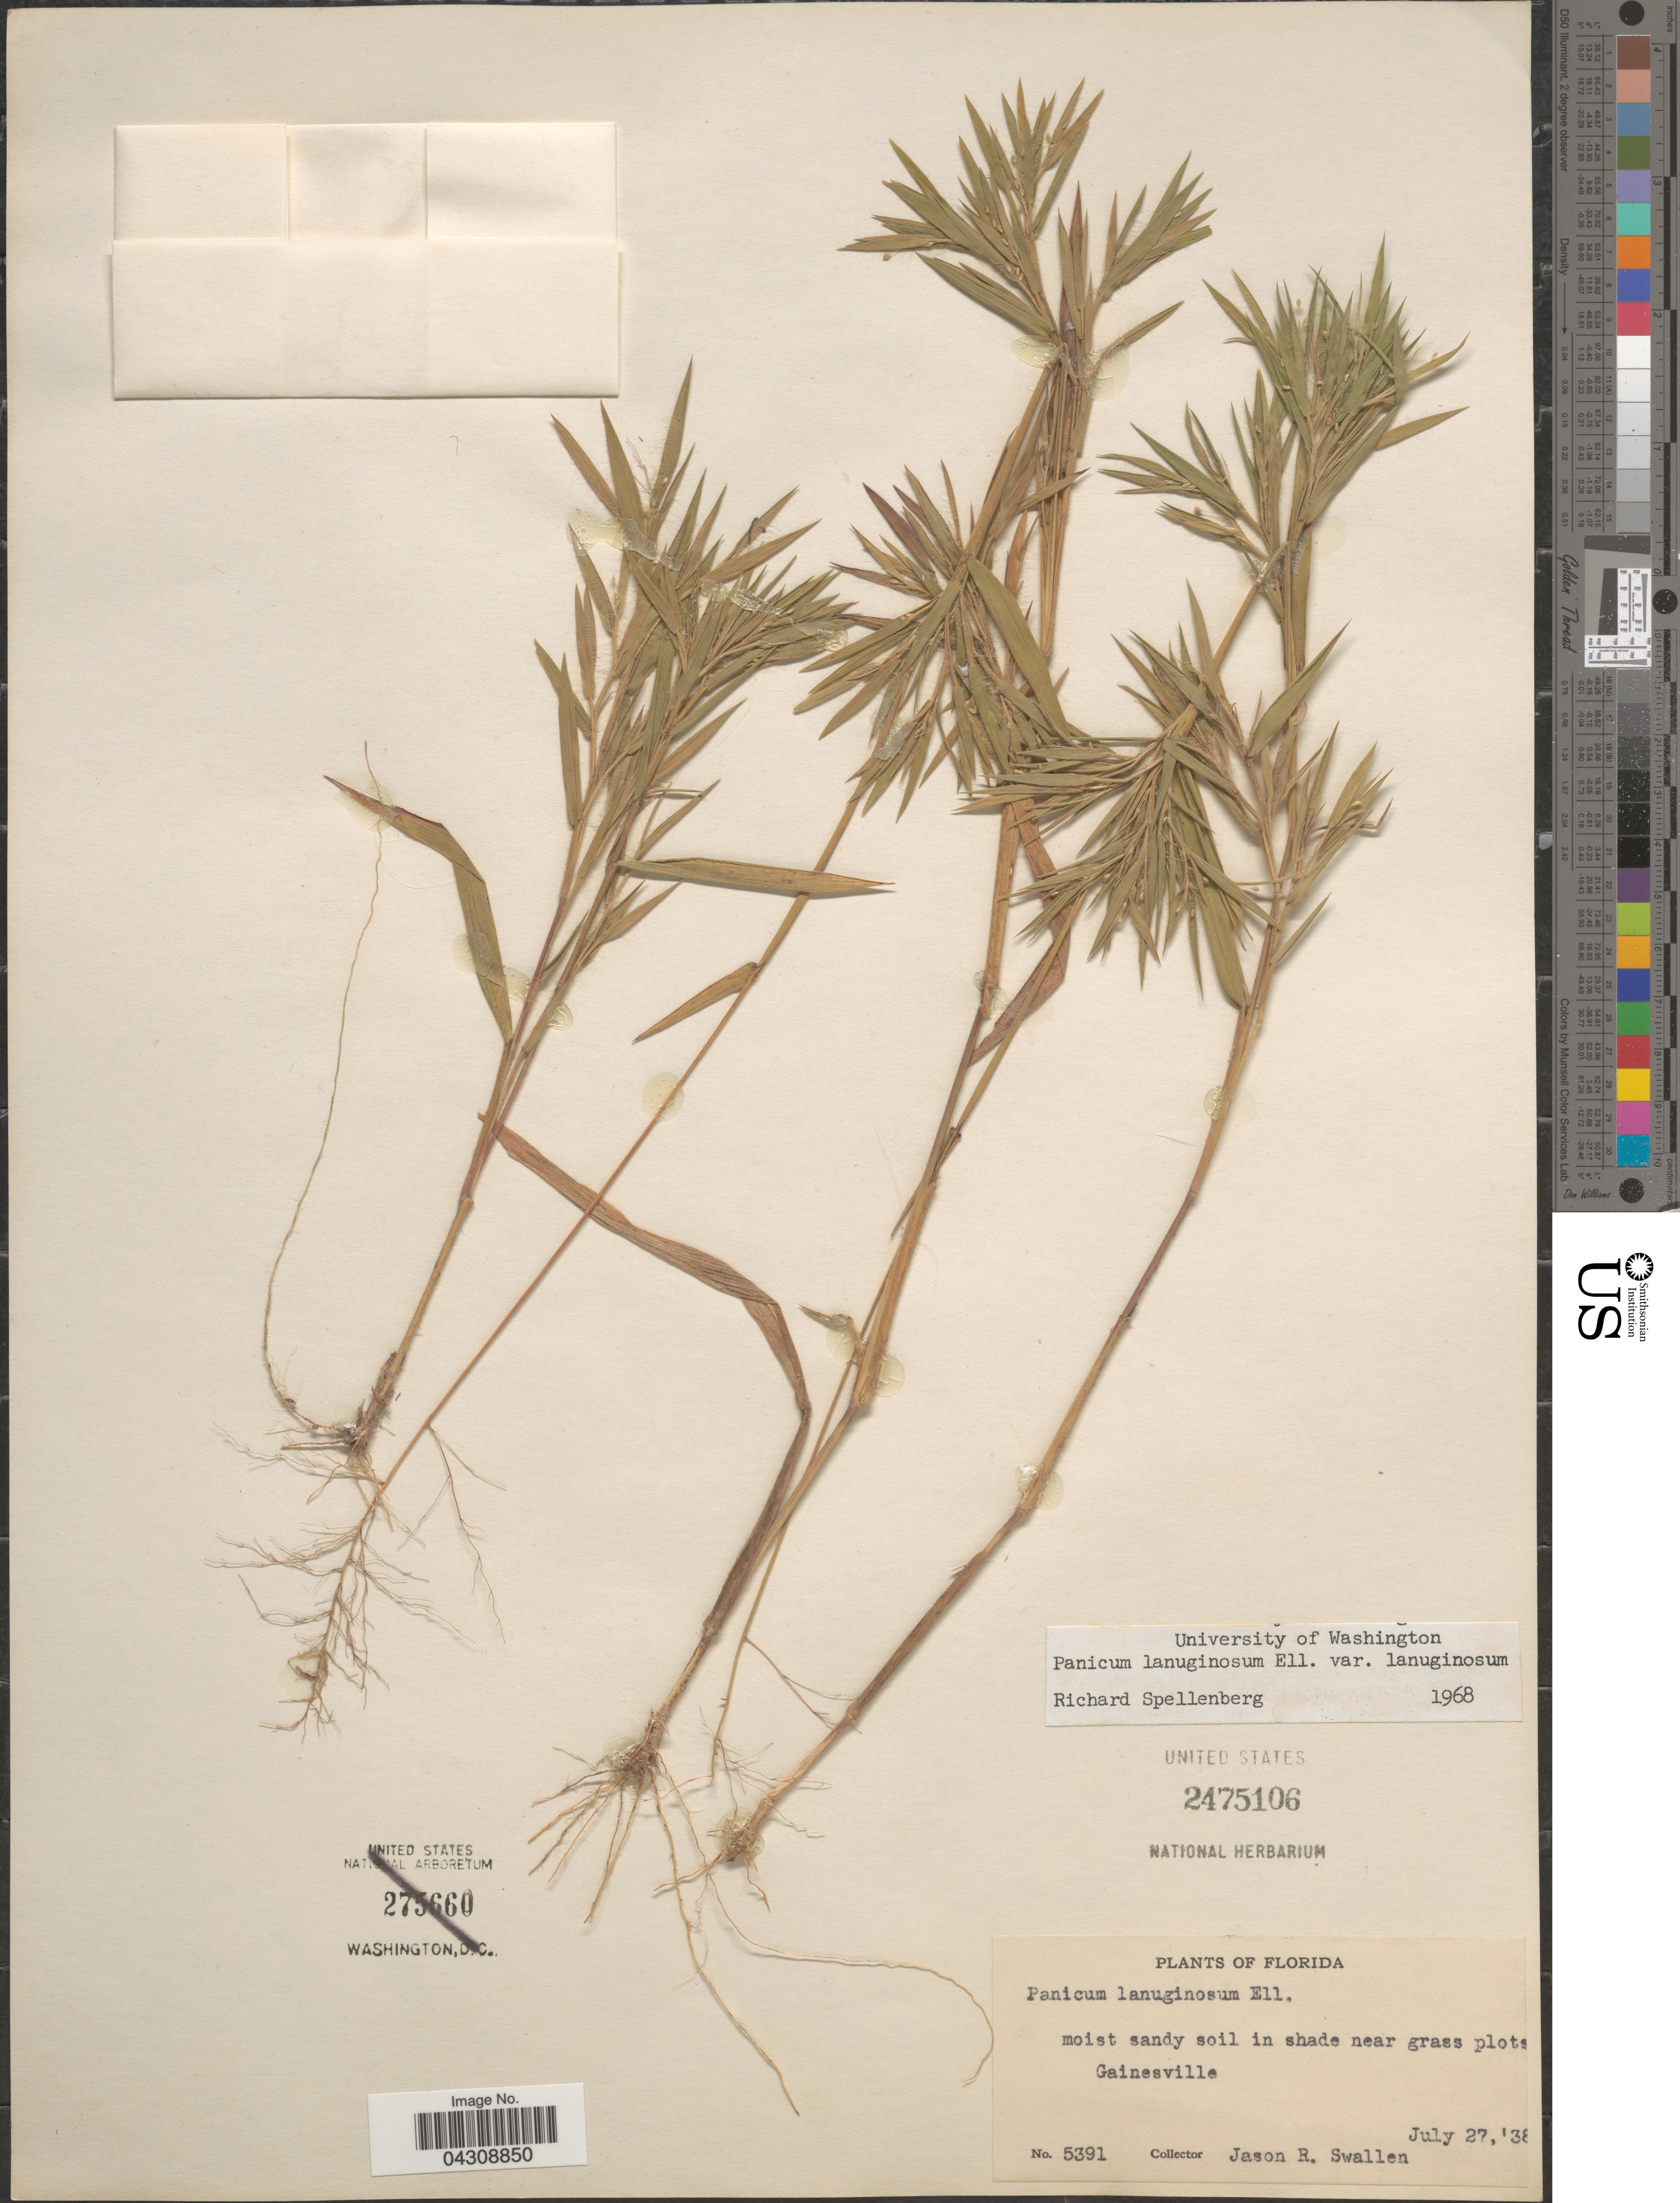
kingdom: Plantae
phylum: Tracheophyta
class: Liliopsida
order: Poales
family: Poaceae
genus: Dichanthelium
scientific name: Dichanthelium acuminatum var. acuminatum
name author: (Sw.) Gould & C.A. Clark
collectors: J. R. Swallen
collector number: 5391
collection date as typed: Transcribed d/m/y: 27/7/38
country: United States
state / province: Florida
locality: Moist sandy soil in shade near grass plots Gainesville.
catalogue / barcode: US 2475106